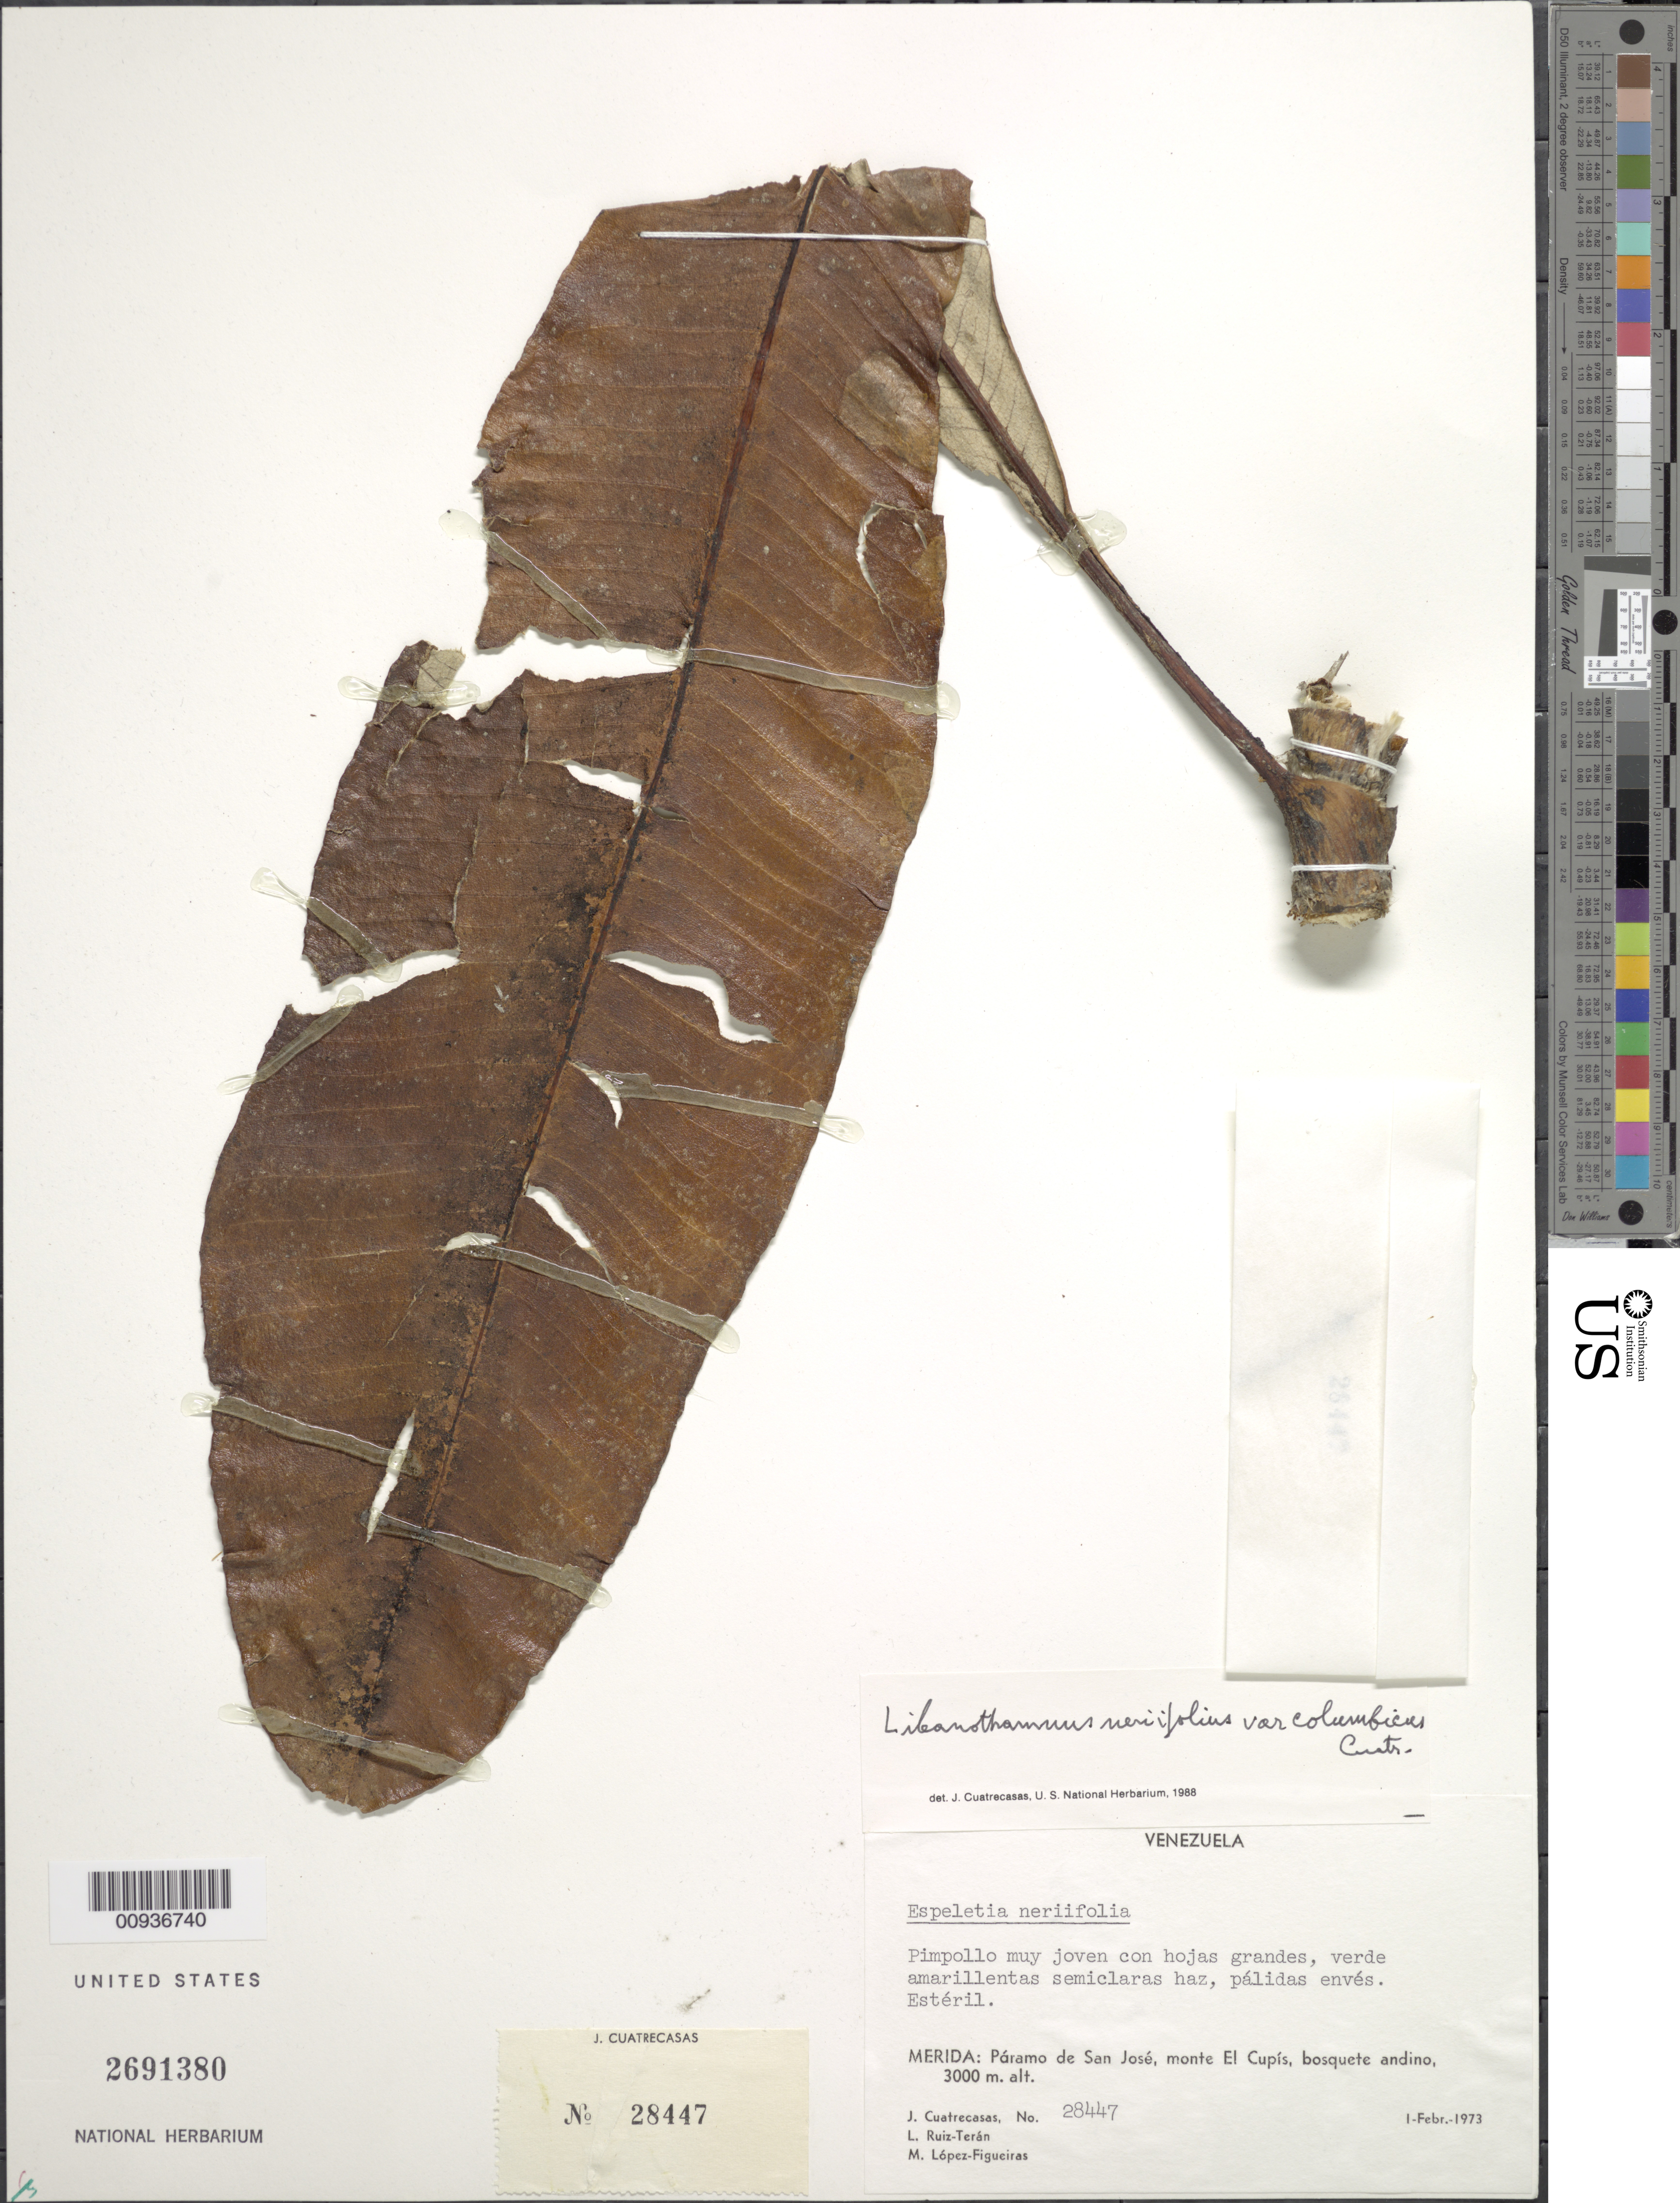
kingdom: Plantae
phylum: Tracheophyta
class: Magnoliopsida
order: Asterales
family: Asteraceae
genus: Libanothamnus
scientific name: Libanothamnus neriifolius var. columbicus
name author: (Cuatrec.) Cuatrec.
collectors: J. Cuatrecasas, L. E. Ruíz-Terán & M. López Figueiras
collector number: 28447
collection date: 1973-02-01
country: Venezuela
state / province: Mérida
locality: Páramo de San José. Monte El Cupís.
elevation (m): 3000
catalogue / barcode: US 2691380